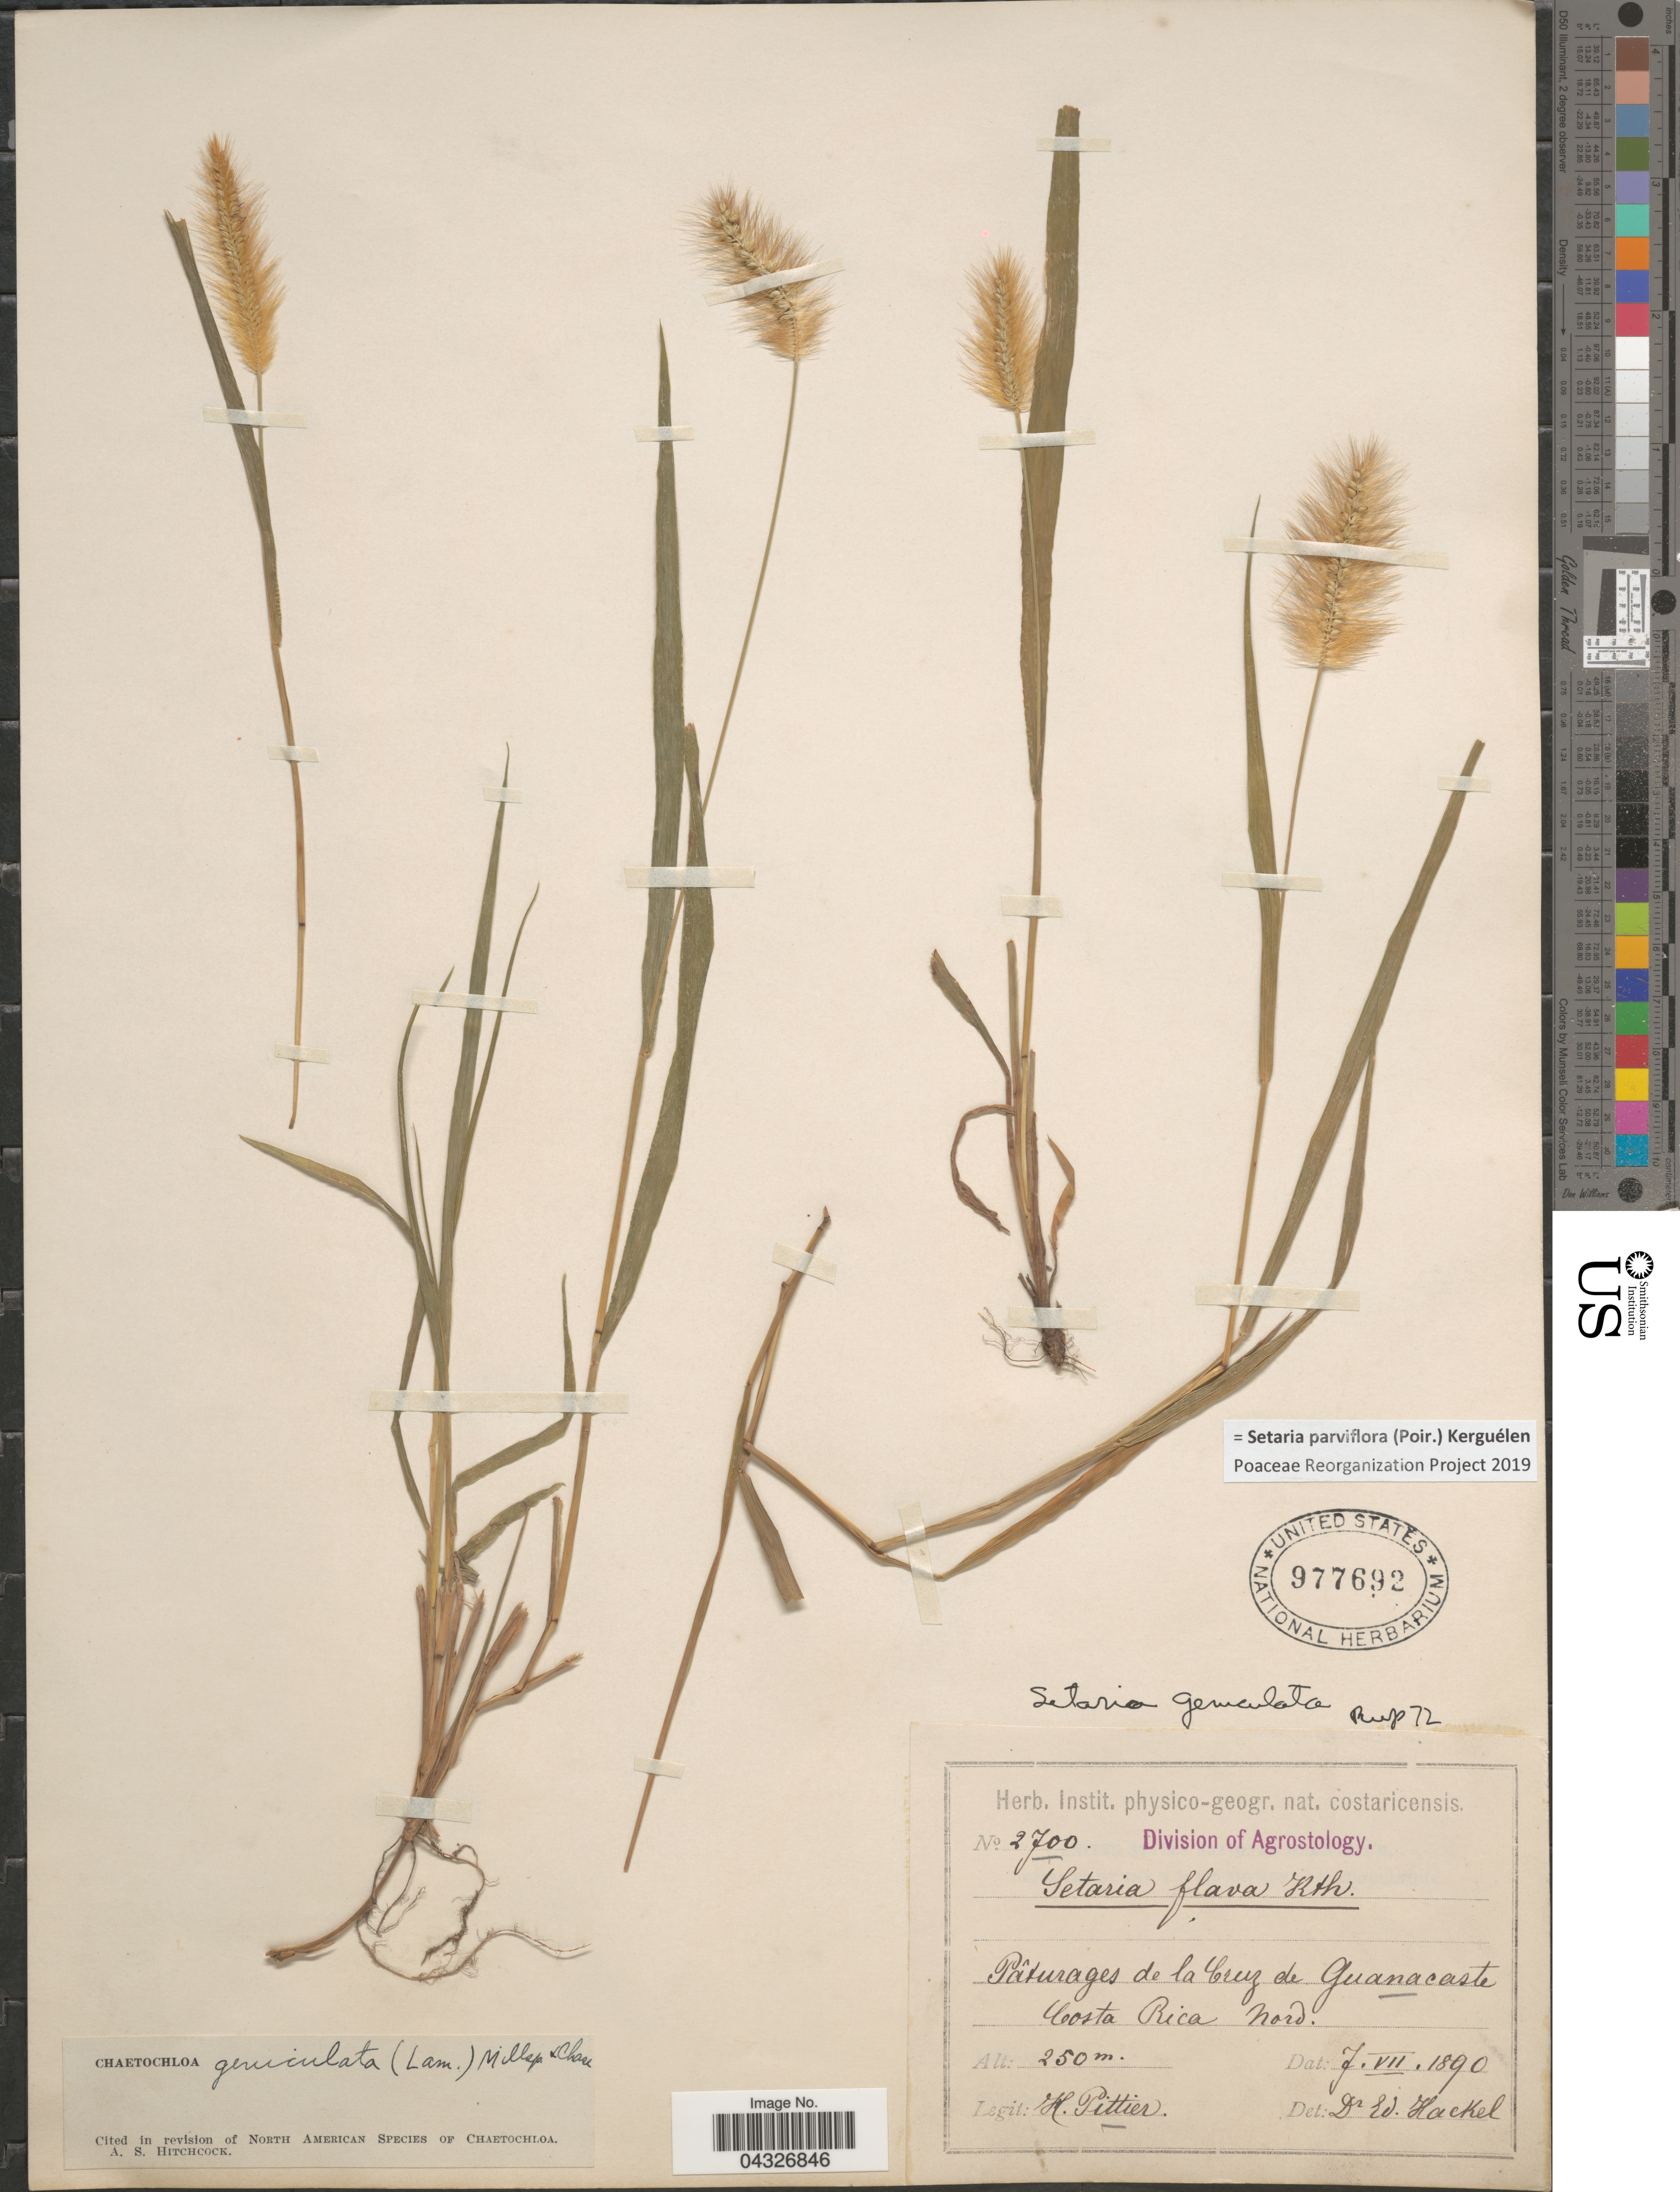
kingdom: Plantae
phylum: Tracheophyta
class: Liliopsida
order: Poales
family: Poaceae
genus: Setaria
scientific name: Setaria parviflora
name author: (Poir.) Kerguélen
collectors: H. F. Pittier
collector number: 2700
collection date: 1890-07-07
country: Costa Rica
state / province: Guanacaste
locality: Pâturages de la Cruz de Guanacaste. Costa Rica Nord.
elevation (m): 250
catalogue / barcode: US 977692